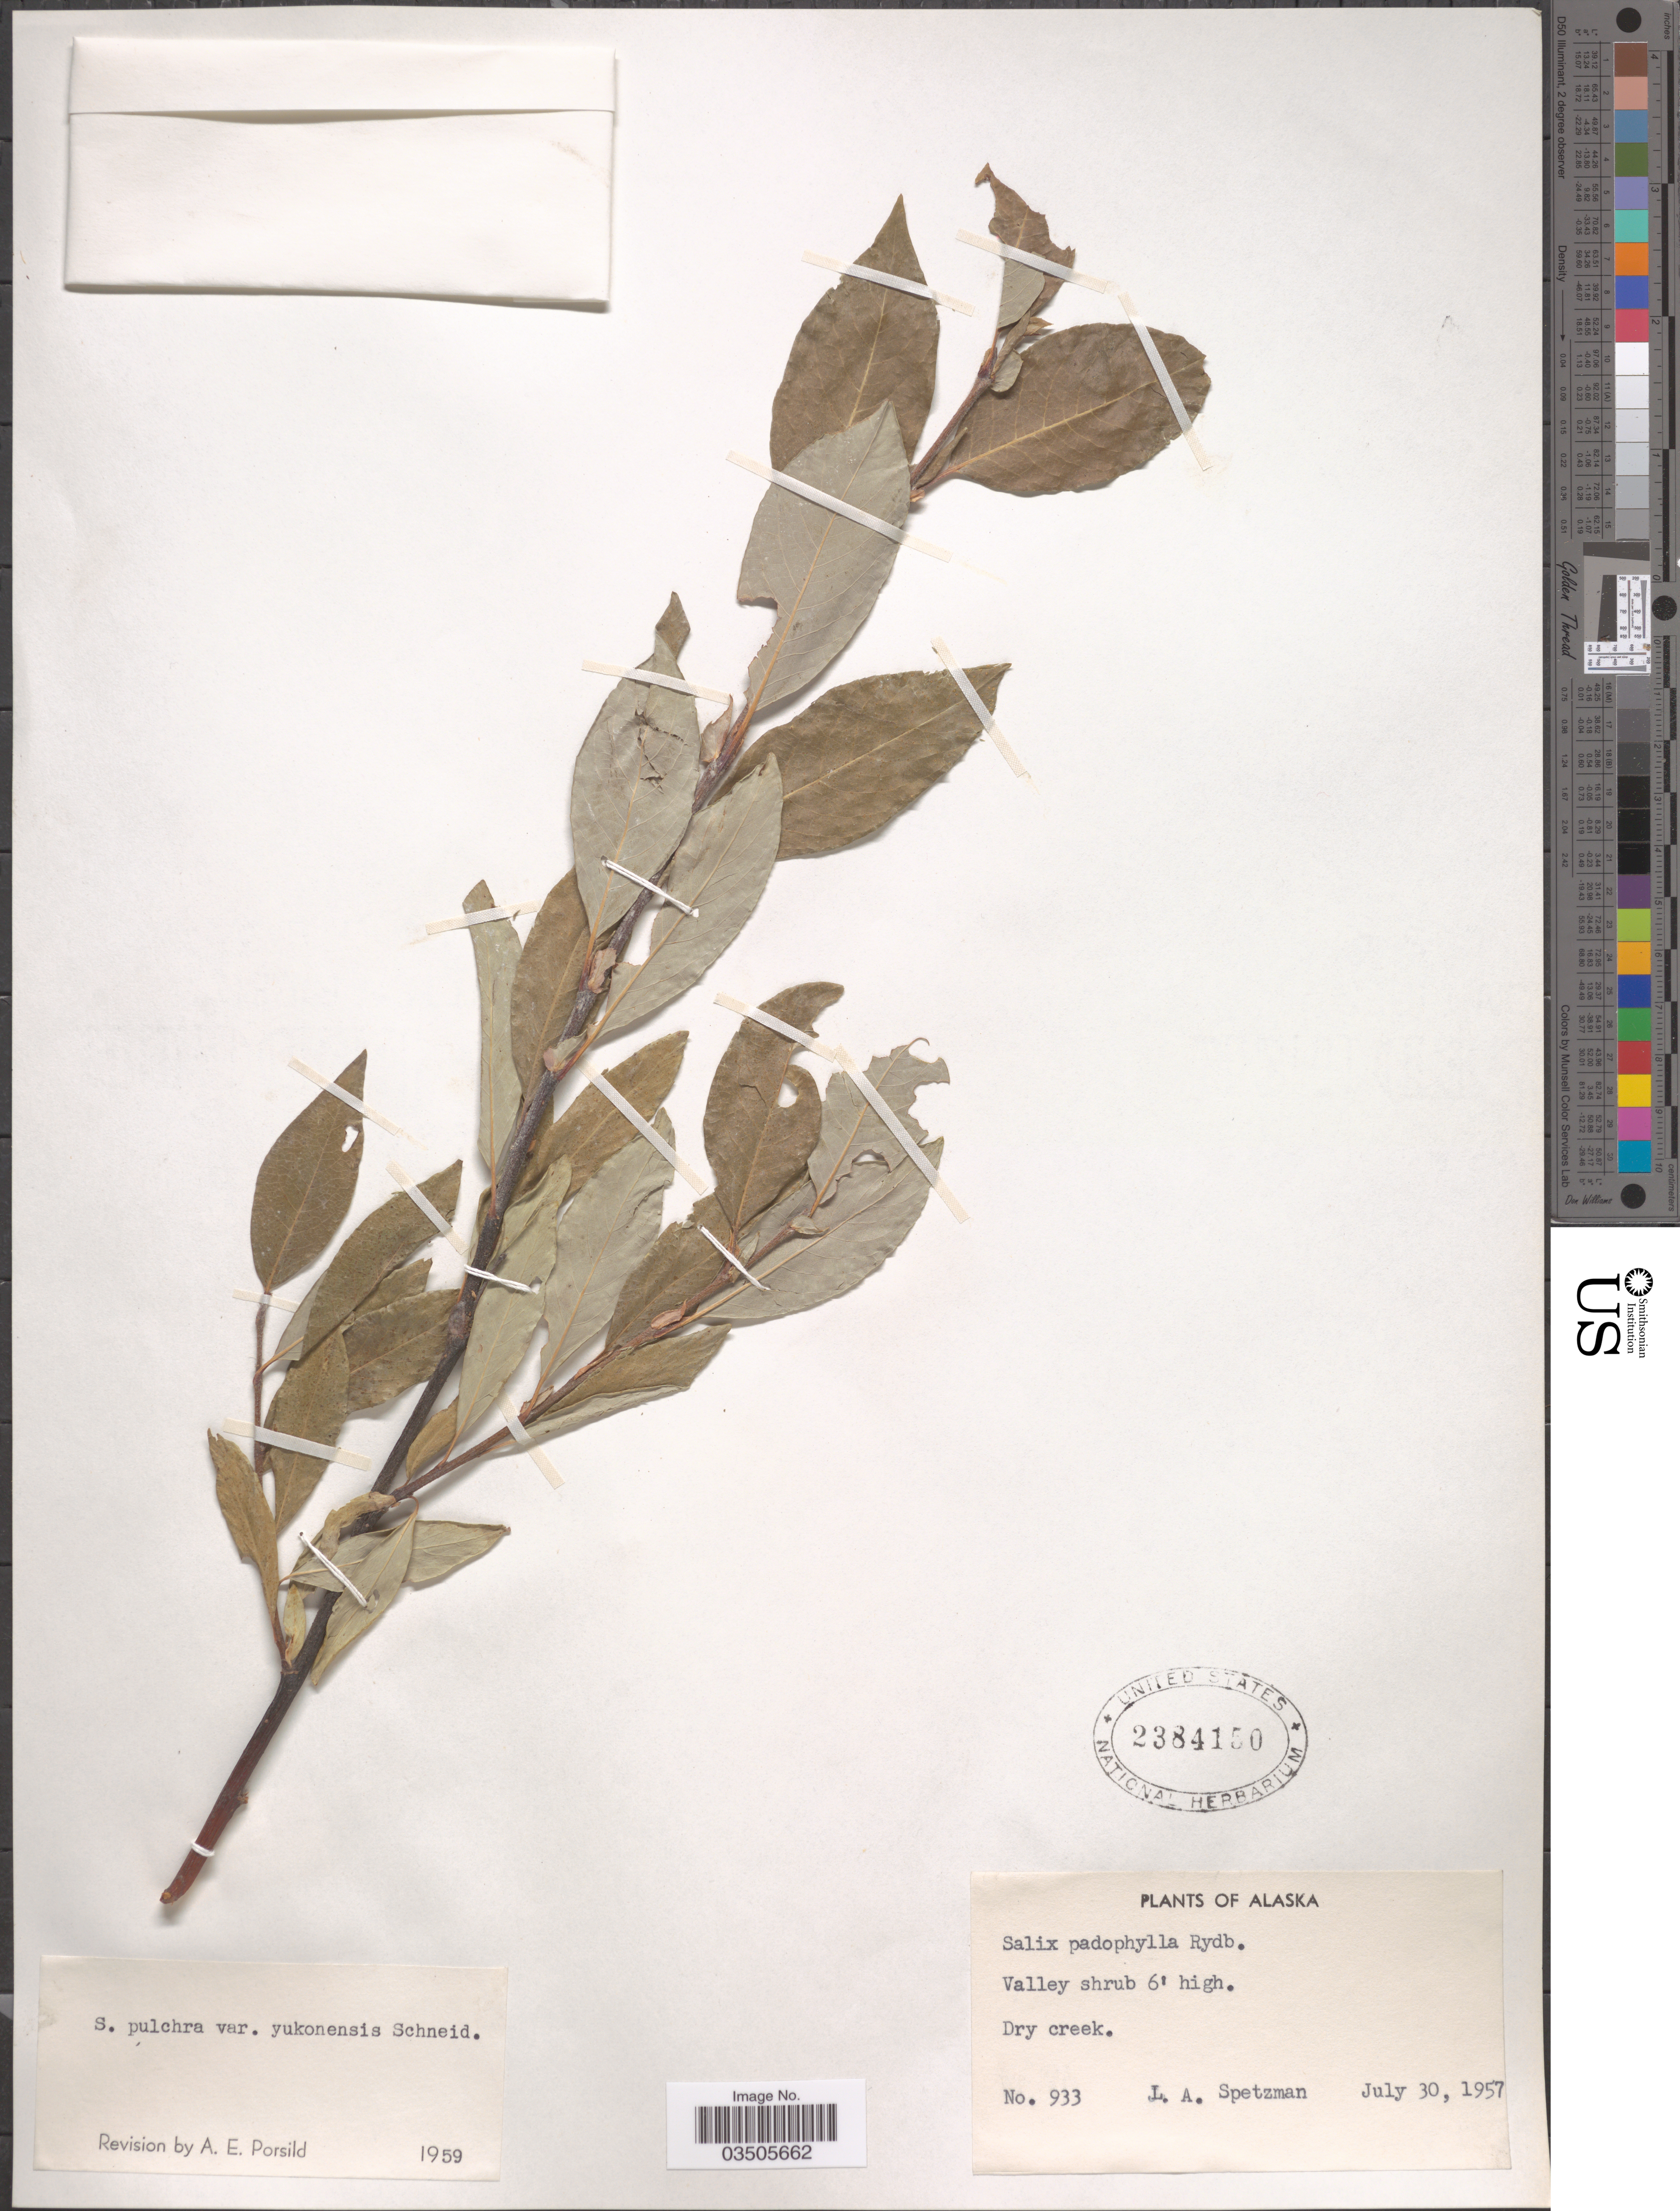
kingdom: Plantae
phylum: Tracheophyta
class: Magnoliopsida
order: Malpighiales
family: Salicaceae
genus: Salix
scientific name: Salix pulchra var. yukonensis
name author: C.K. Schneid.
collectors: L. Spetzman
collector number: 933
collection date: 1957-07-30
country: United States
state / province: Alaska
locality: Dry creek.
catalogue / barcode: US 2384150